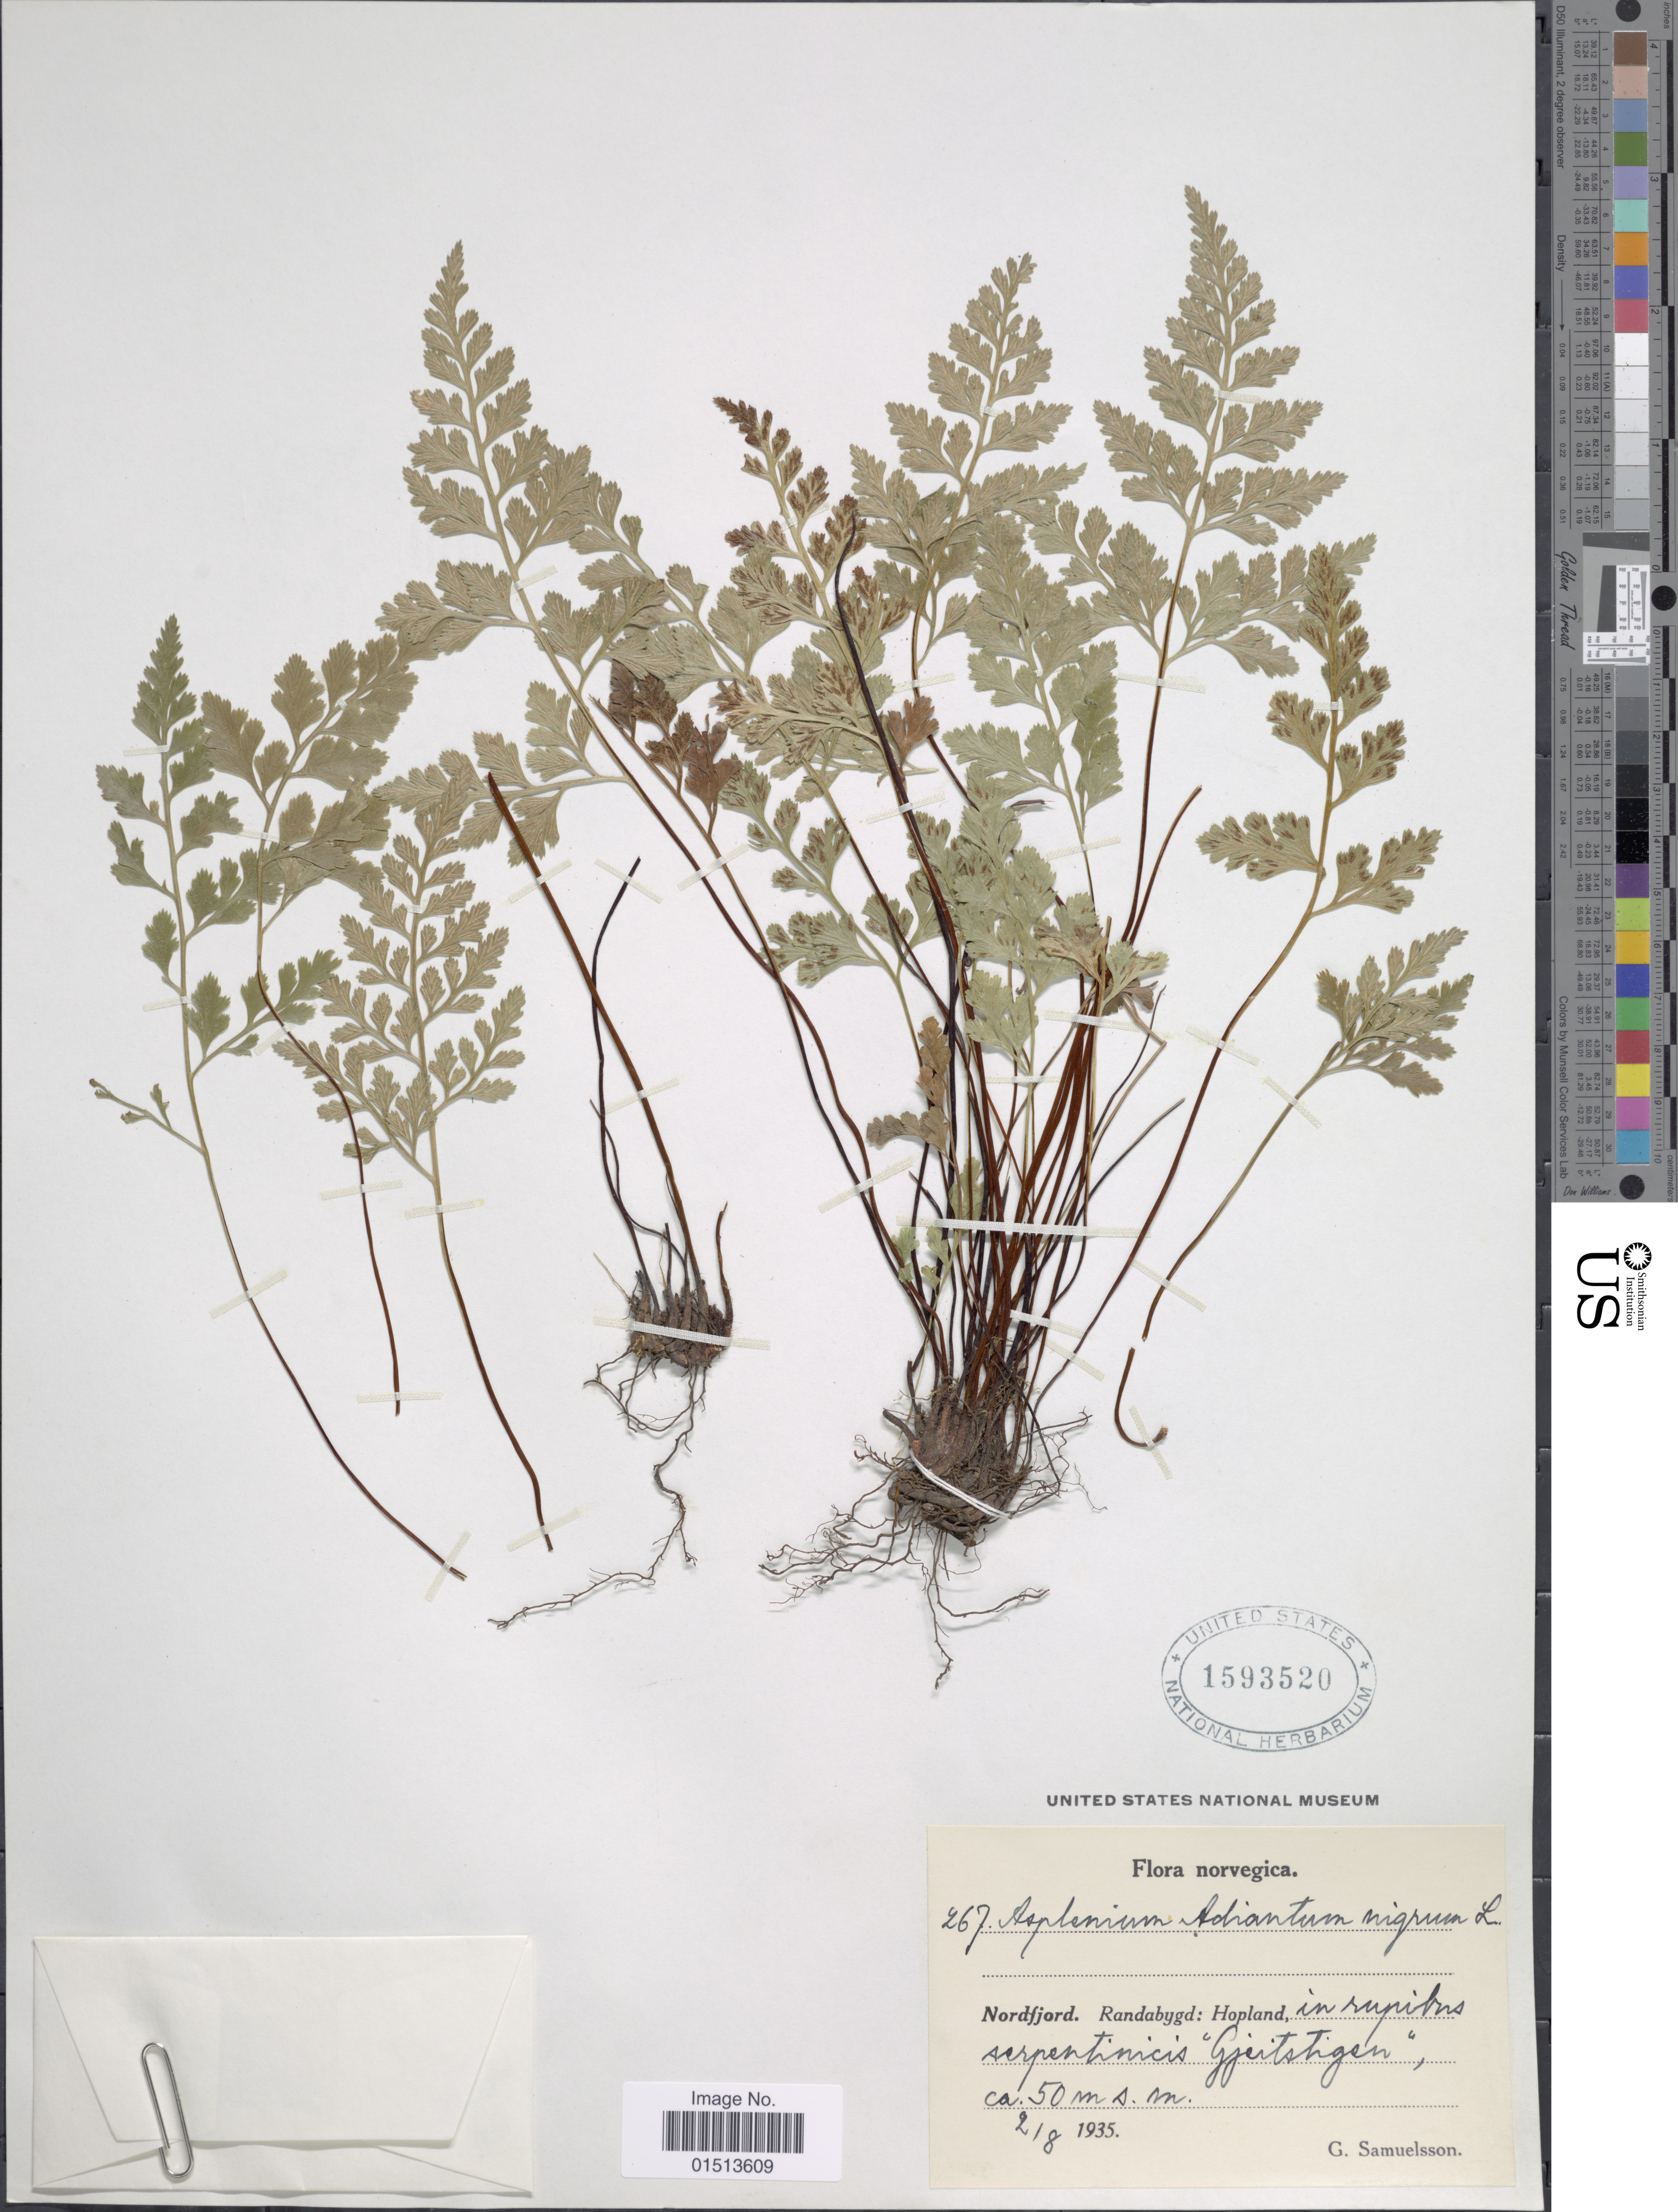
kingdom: Plantae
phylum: Tracheophyta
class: Polypodiopsida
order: Polypodiales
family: Aspleniaceae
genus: Asplenium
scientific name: Asplenium adiantum-nigrum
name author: L.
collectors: G. Samuelsson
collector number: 267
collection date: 1935-08-02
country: Norway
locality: Nordfjord, Randabygd: Hopland, in rupibus serpentinicis "Gjeitsgsen".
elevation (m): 50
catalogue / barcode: US 1593520